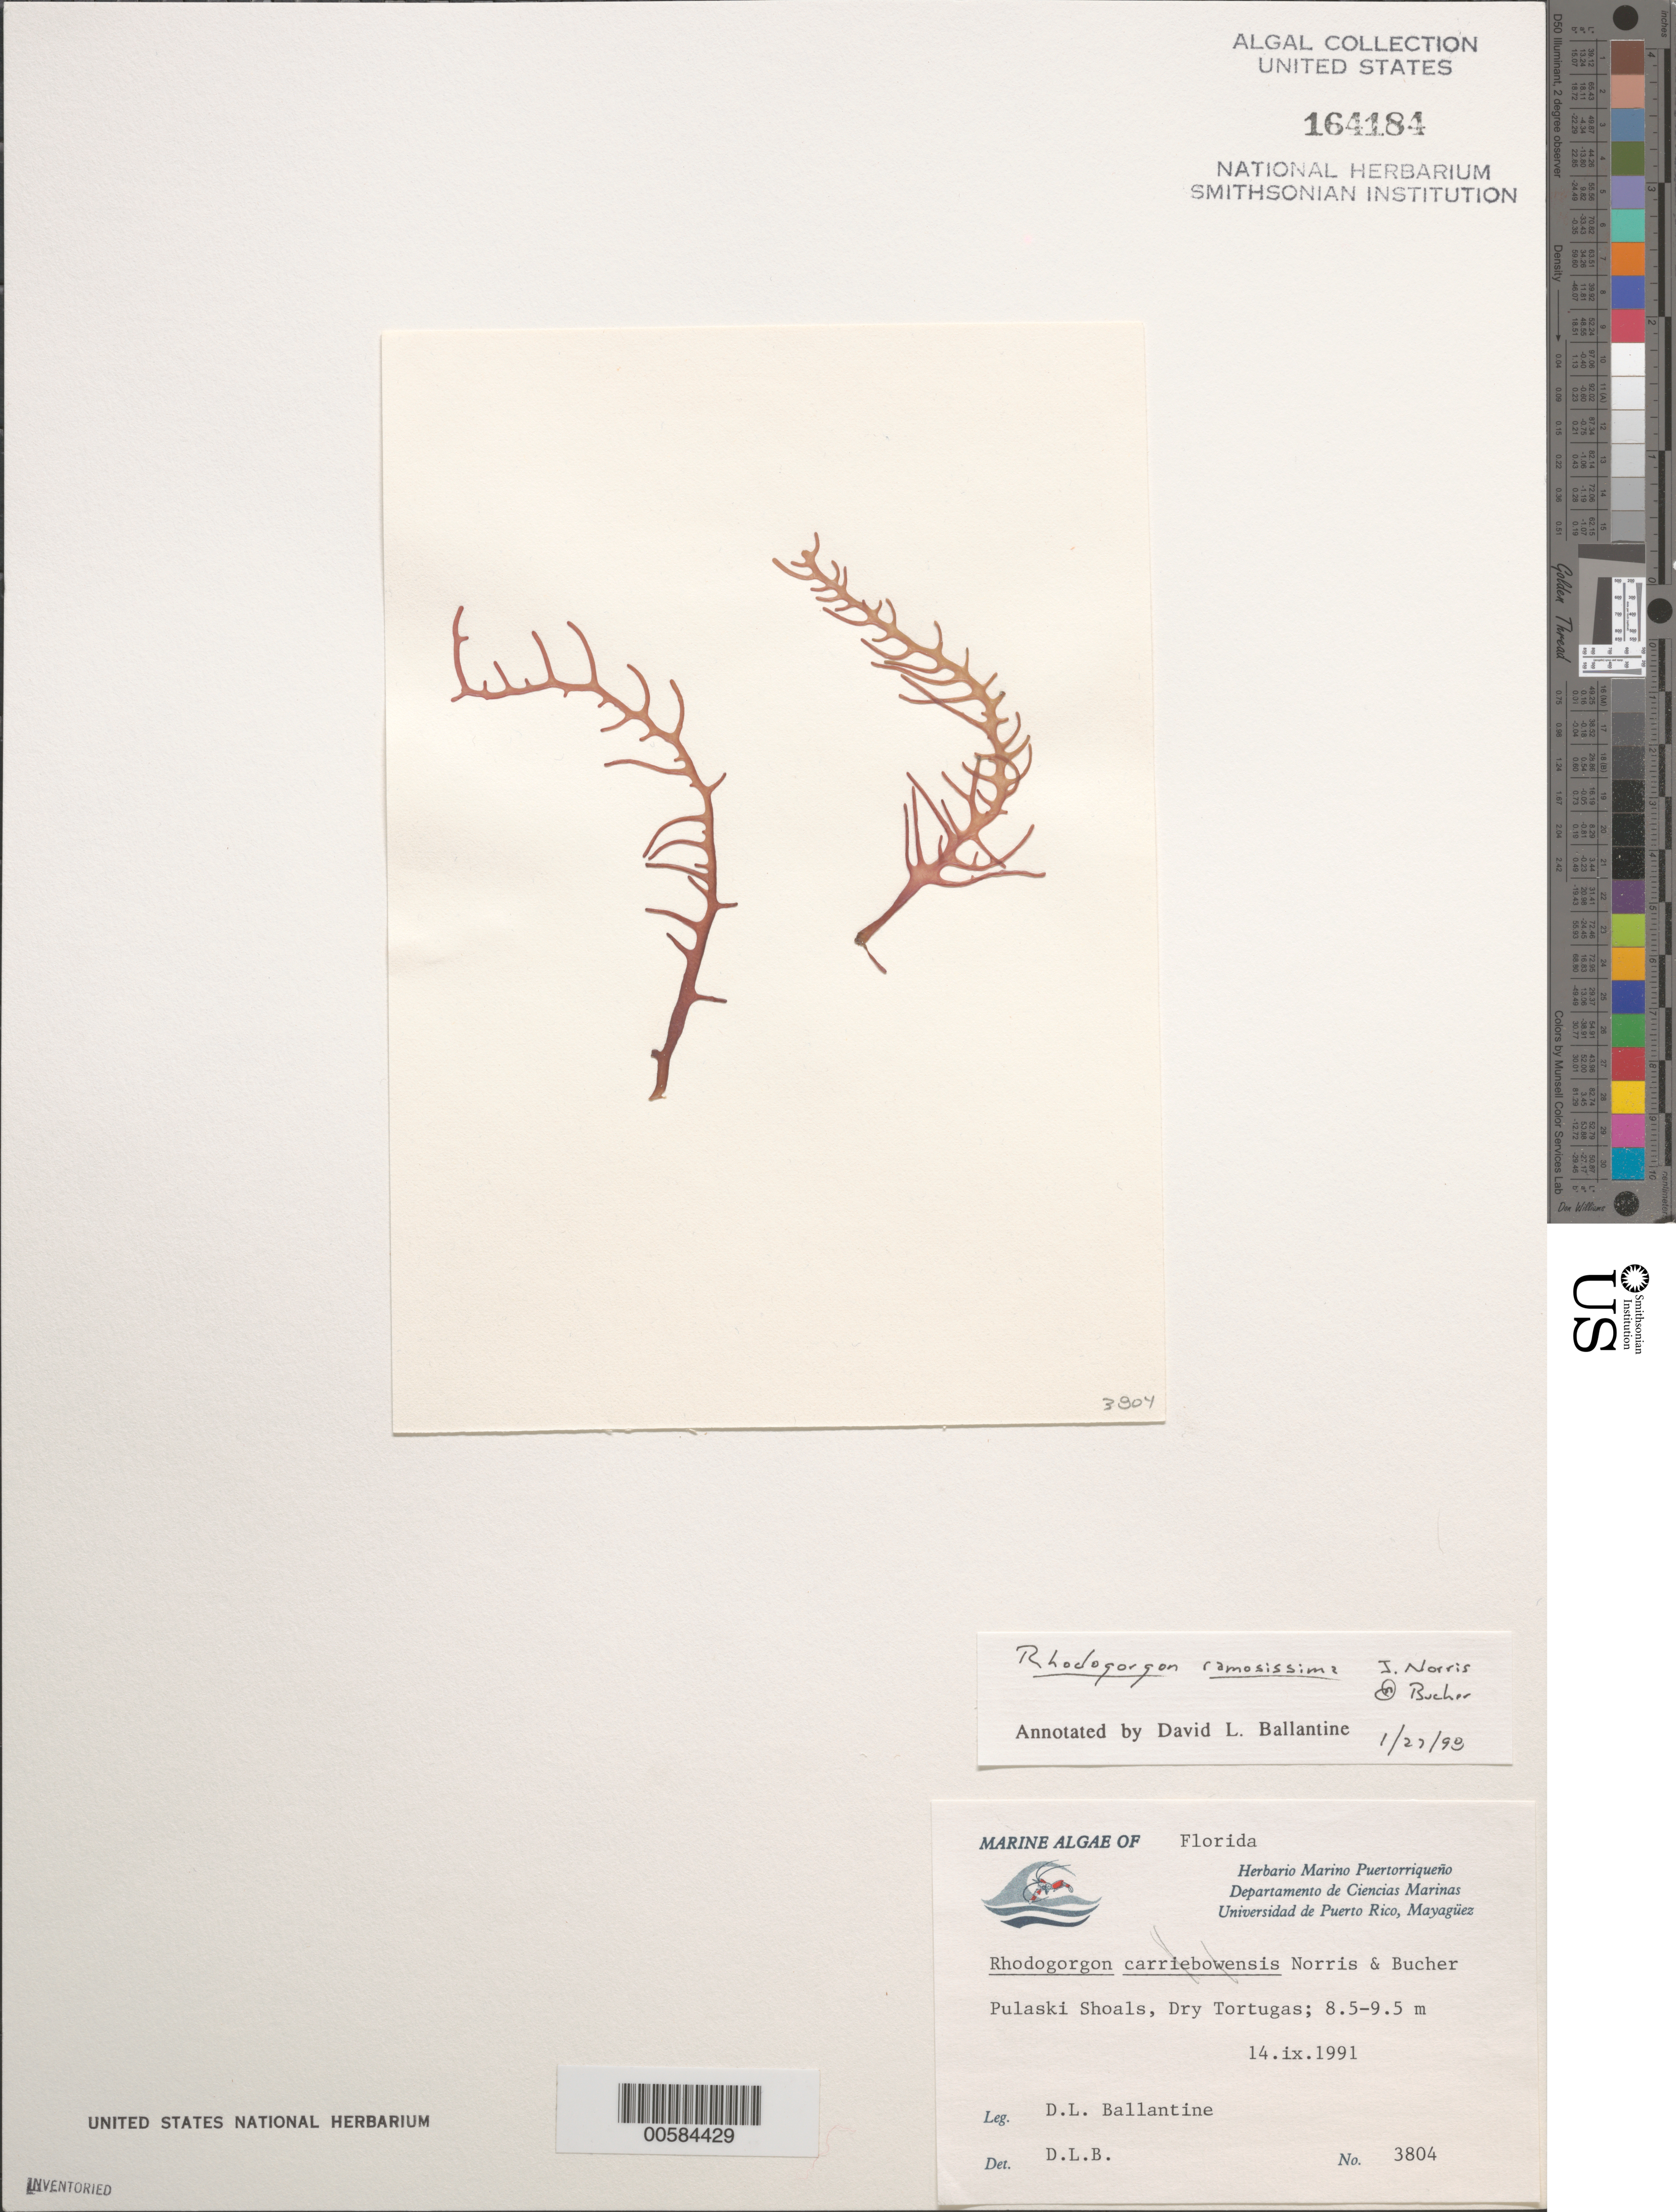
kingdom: Plantae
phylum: Rhodophyta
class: Florideophyceae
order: Rhodogorgonales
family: Rhodogorgonaceae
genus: Rhodogorgon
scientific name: Rhodogorgon ramosissima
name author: J.N. Norris & K.E. Bucher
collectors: D.L. Ballantine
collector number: DLB 3804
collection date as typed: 14 Sep 1991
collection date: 1991-09-14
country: United States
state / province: Florida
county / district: Monroe County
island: Dry Tortugas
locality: Pulaski Shoals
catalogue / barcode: US 164184